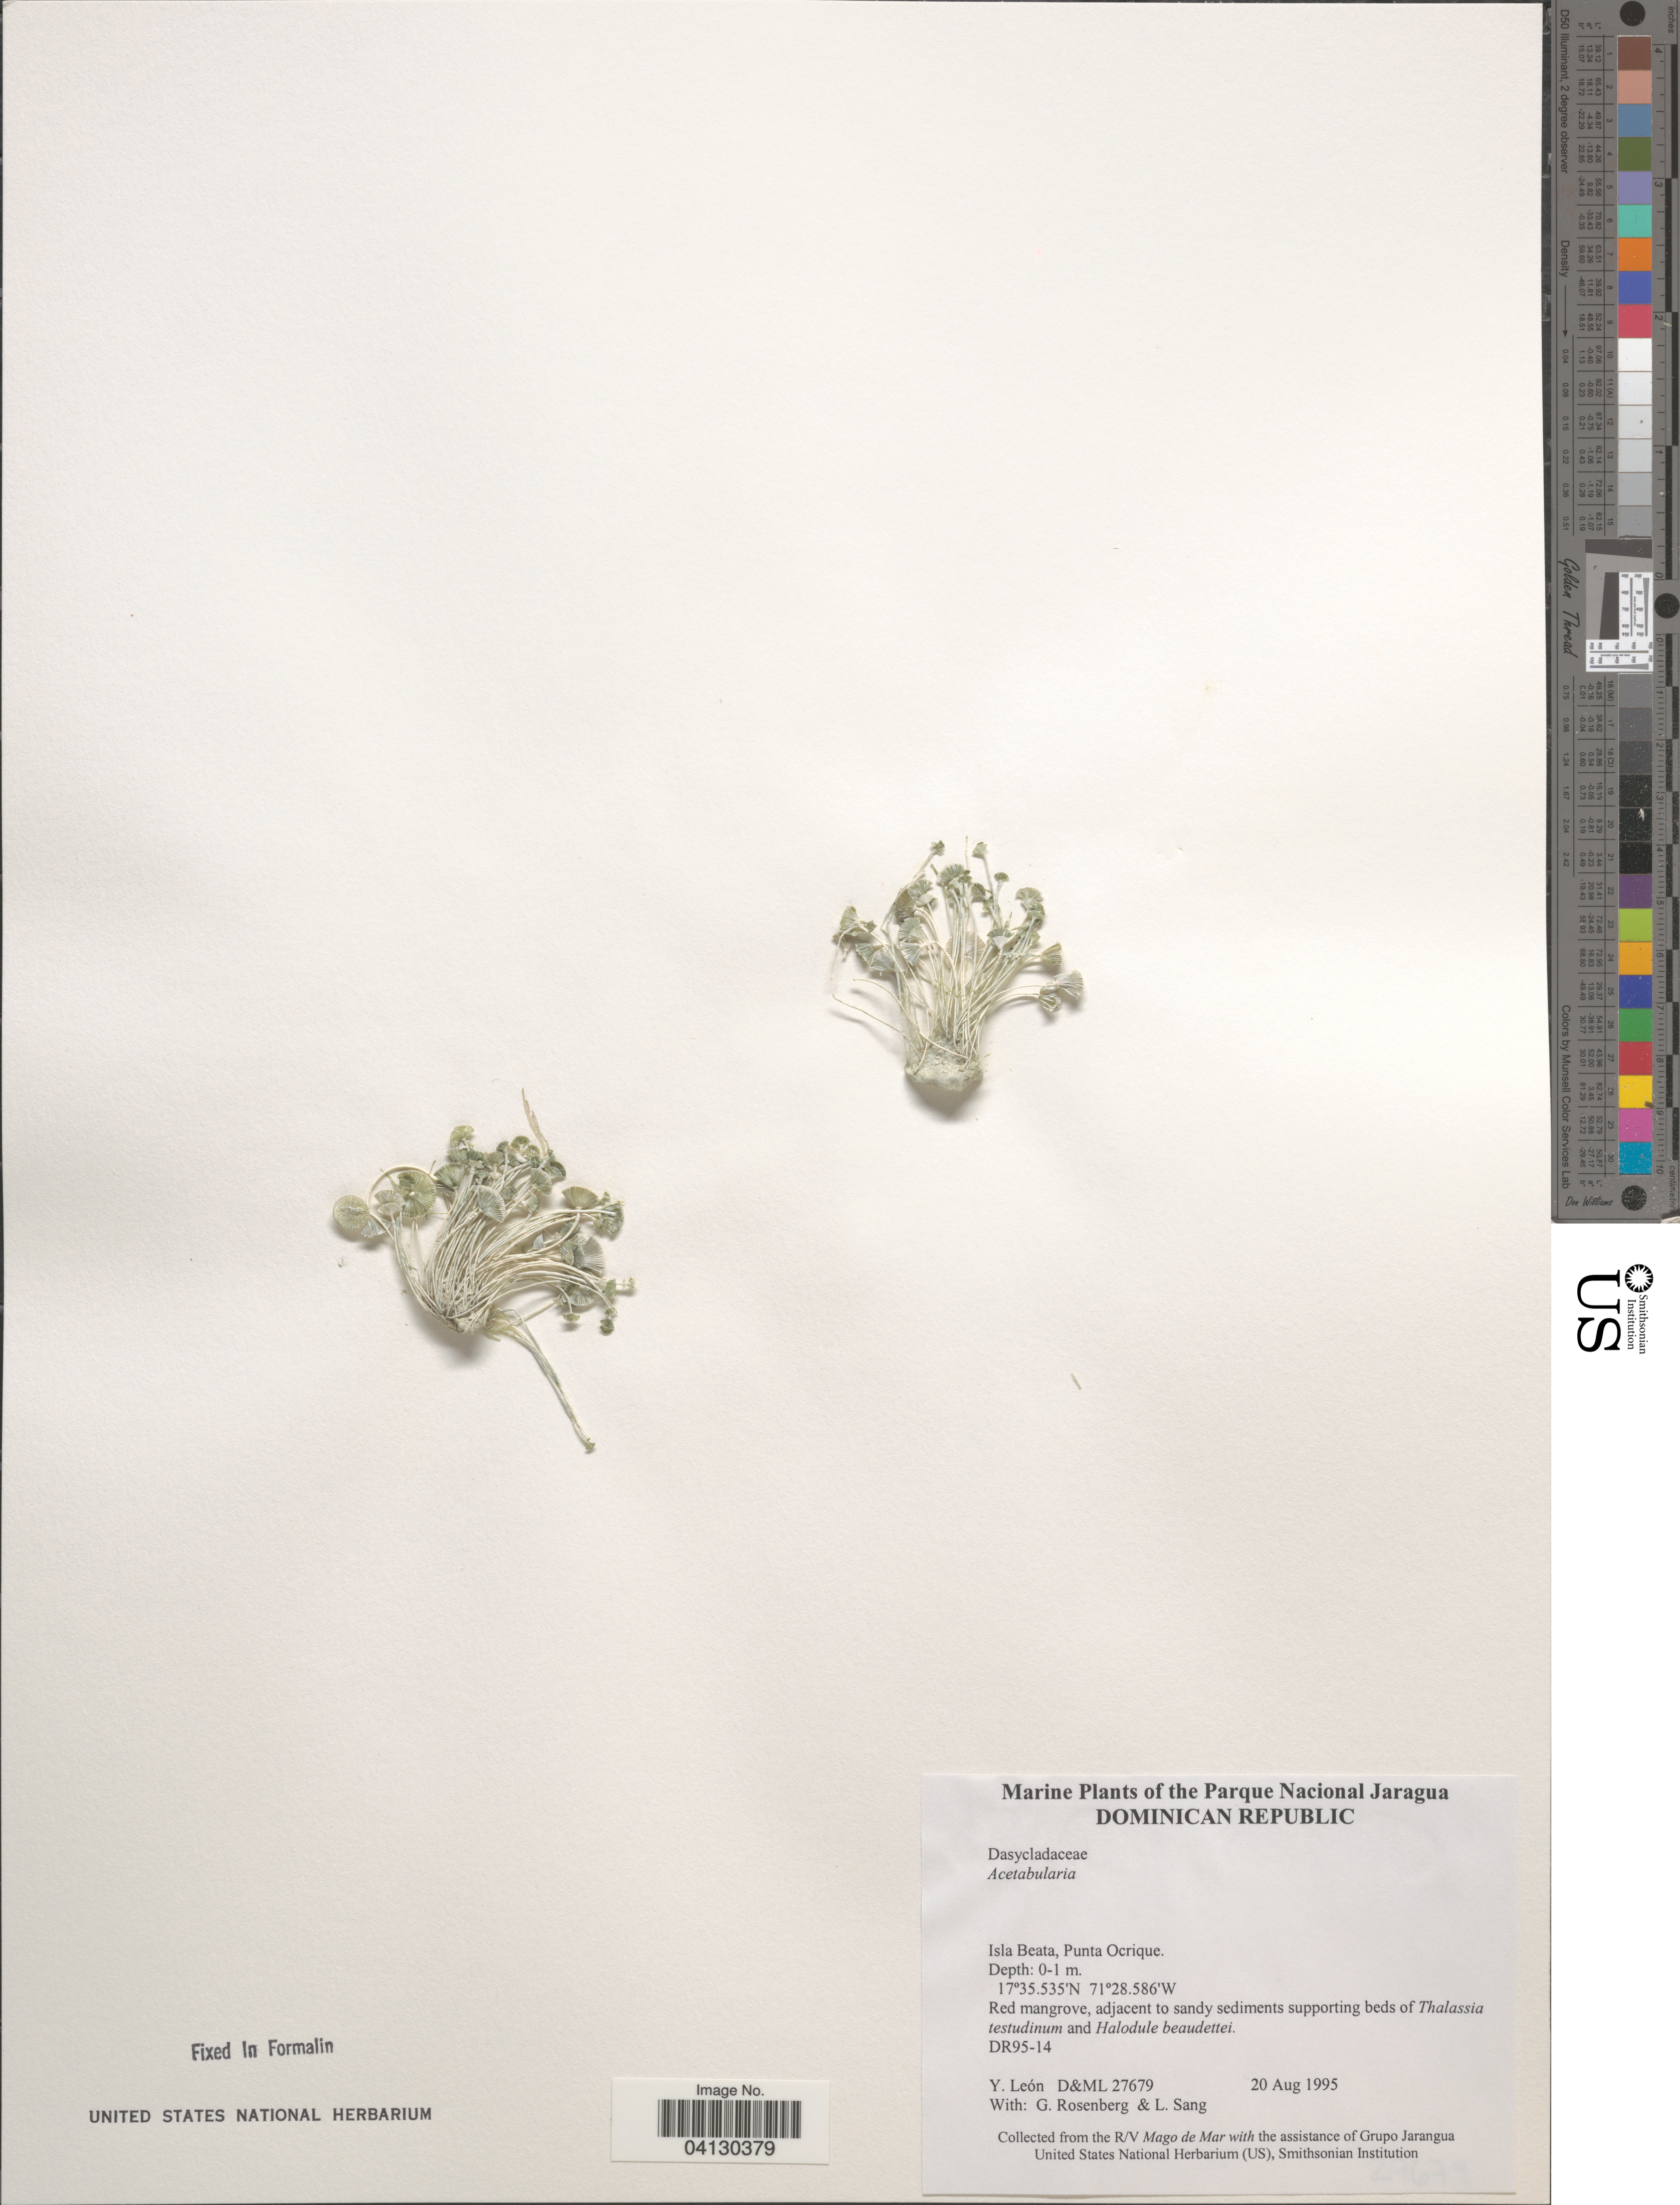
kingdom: Plantae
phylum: Chlorophyta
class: Ulvophyceae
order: Dasycladales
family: Polyphysaceae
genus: Acetabularia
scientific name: Acetabularia sp.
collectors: Y. León, G. Rosenberg & L. Sang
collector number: D&ML27679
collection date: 1995-08-20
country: Dominican Republic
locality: The Parque Nacional Jaragua. Isla Beata, Punta Ocrique.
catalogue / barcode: US 328896